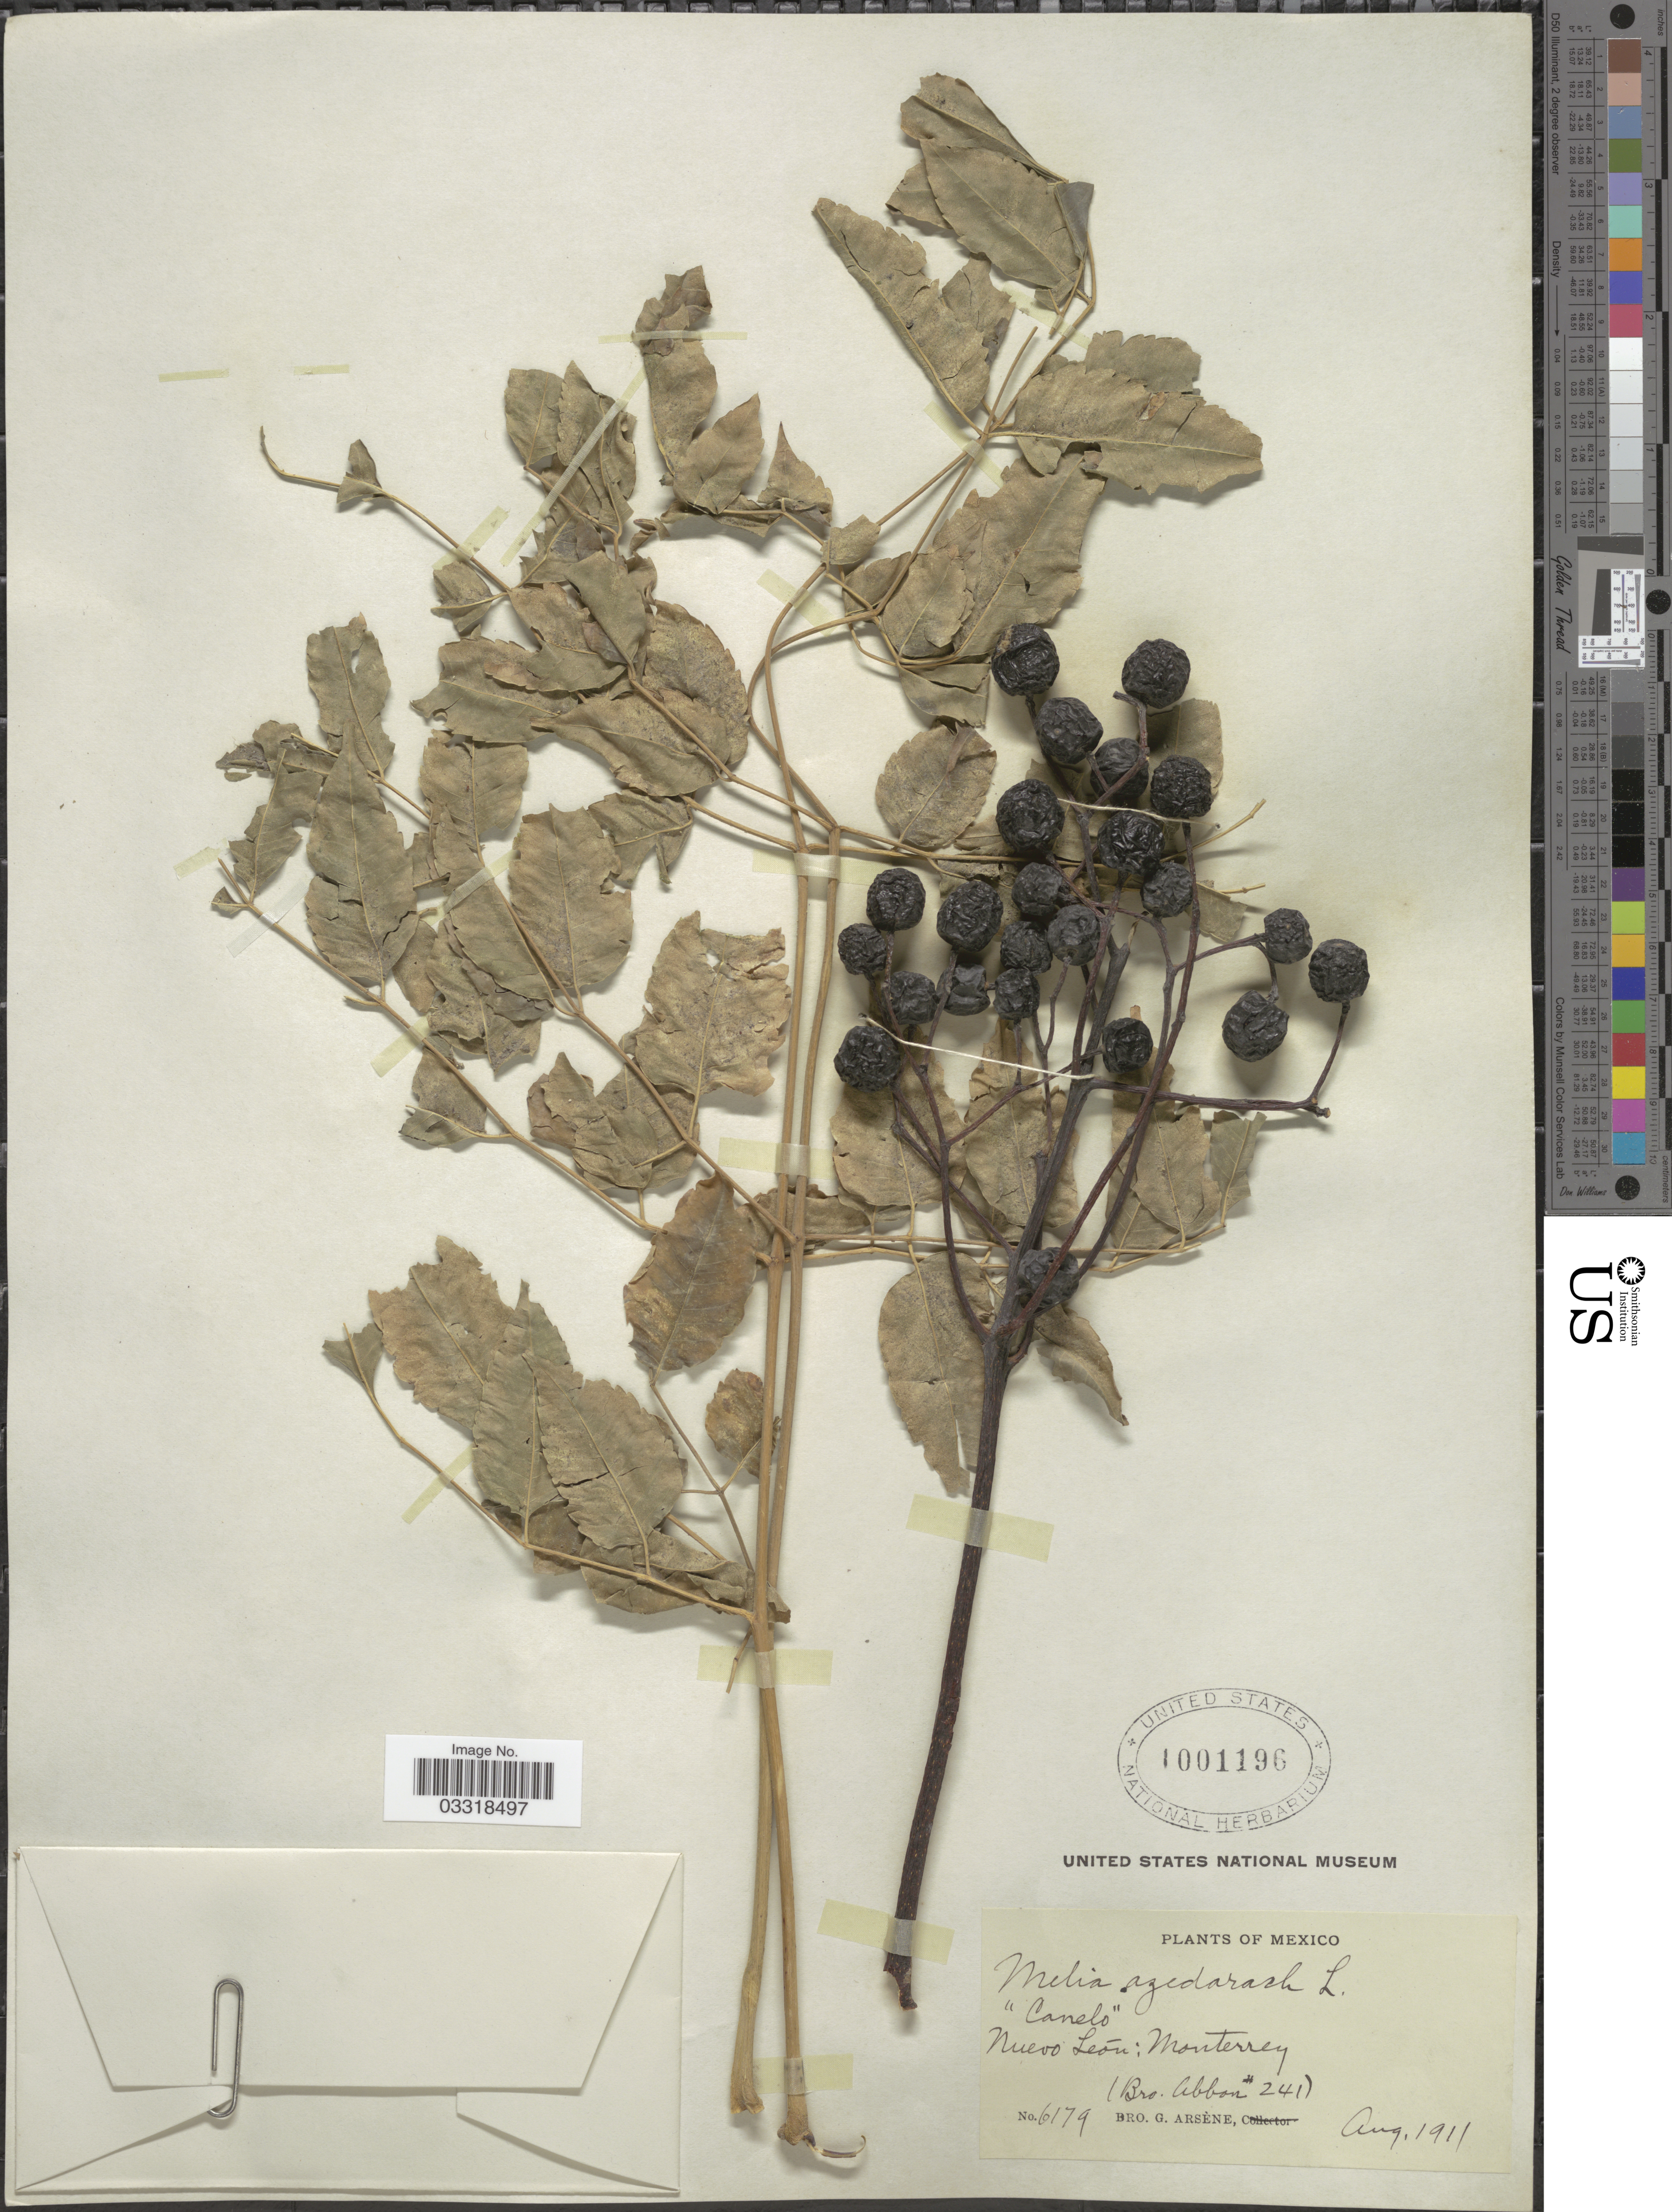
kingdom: Plantae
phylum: Tracheophyta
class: Magnoliopsida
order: Sapindales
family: Meliaceae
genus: Melia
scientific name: Melia azedarach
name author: L.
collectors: Bro. G. Arsène & Bro. Abbon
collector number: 241/6179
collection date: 1911-08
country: Mexico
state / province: Nuevo León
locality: Monterrey.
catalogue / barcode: US 1001196